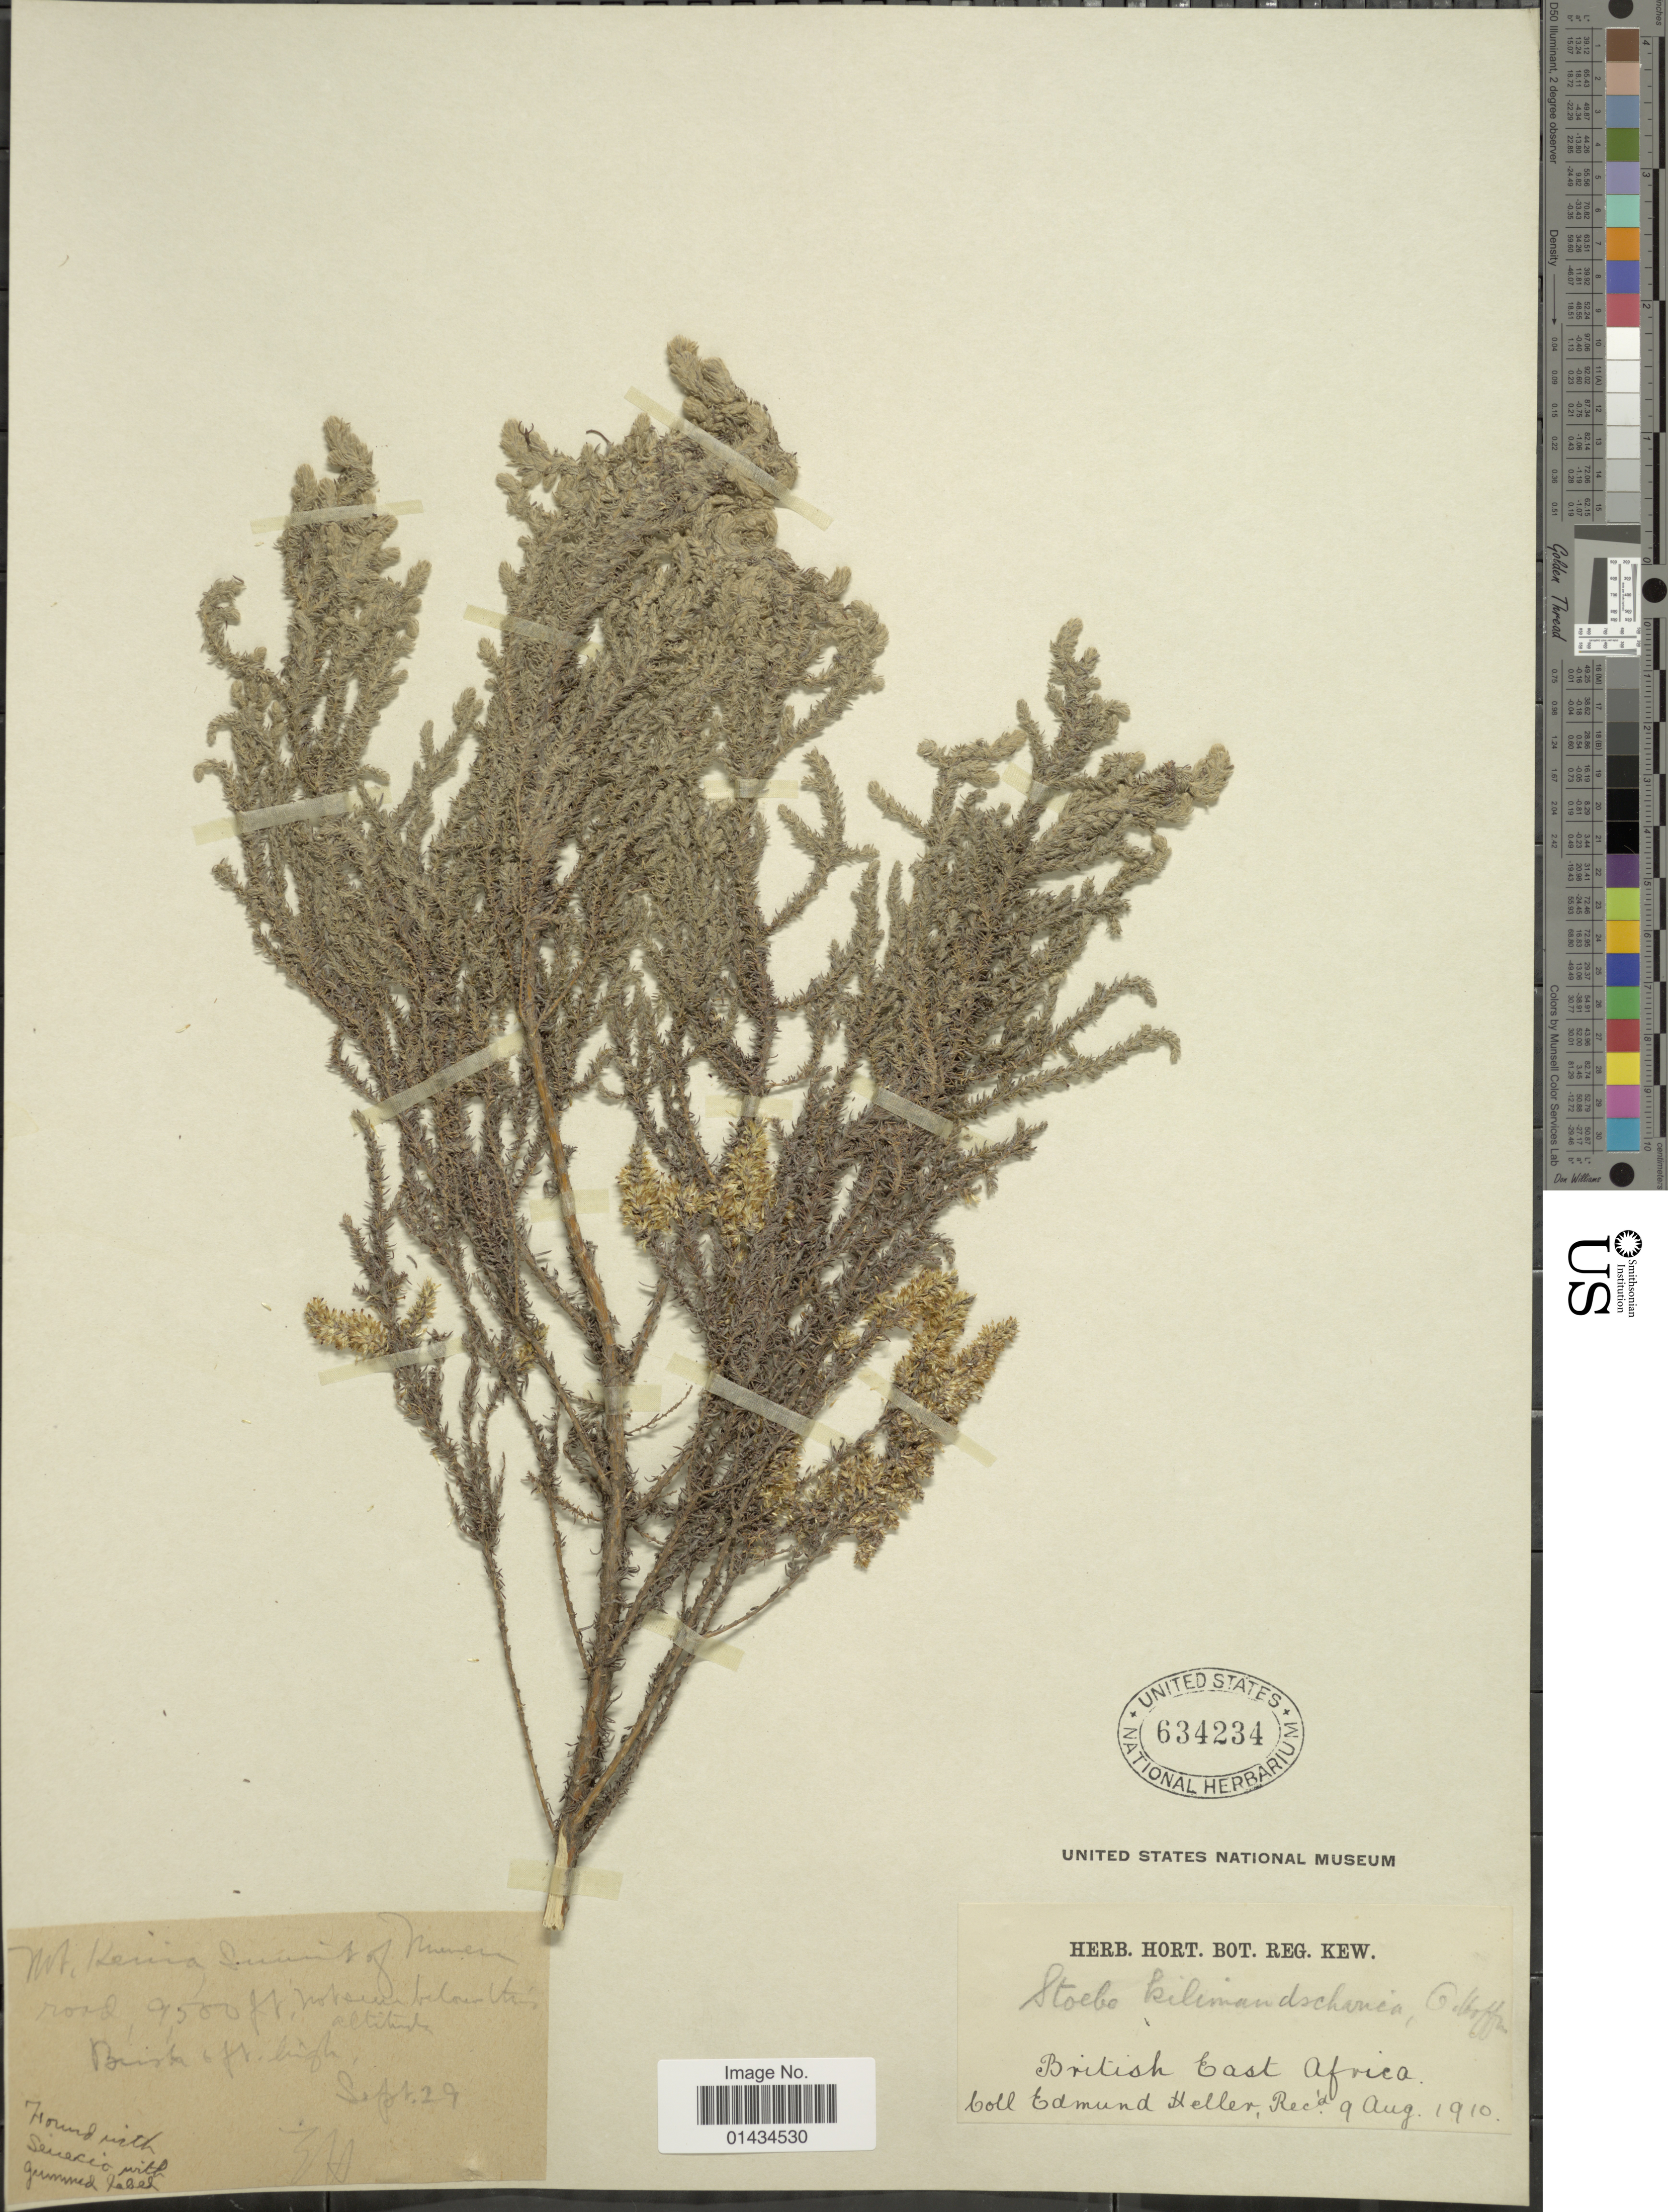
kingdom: Plantae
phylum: Tracheophyta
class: Magnoliopsida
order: Asterales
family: Asteraceae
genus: Stoebe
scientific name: Stoebe kilimandscharica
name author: O. Hoffm.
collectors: E. Heller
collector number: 29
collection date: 1910-09-09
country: Kenya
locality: British East Africa, Mt. Kenia, Summit of Numern road [interpreted]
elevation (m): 2896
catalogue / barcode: US 634234